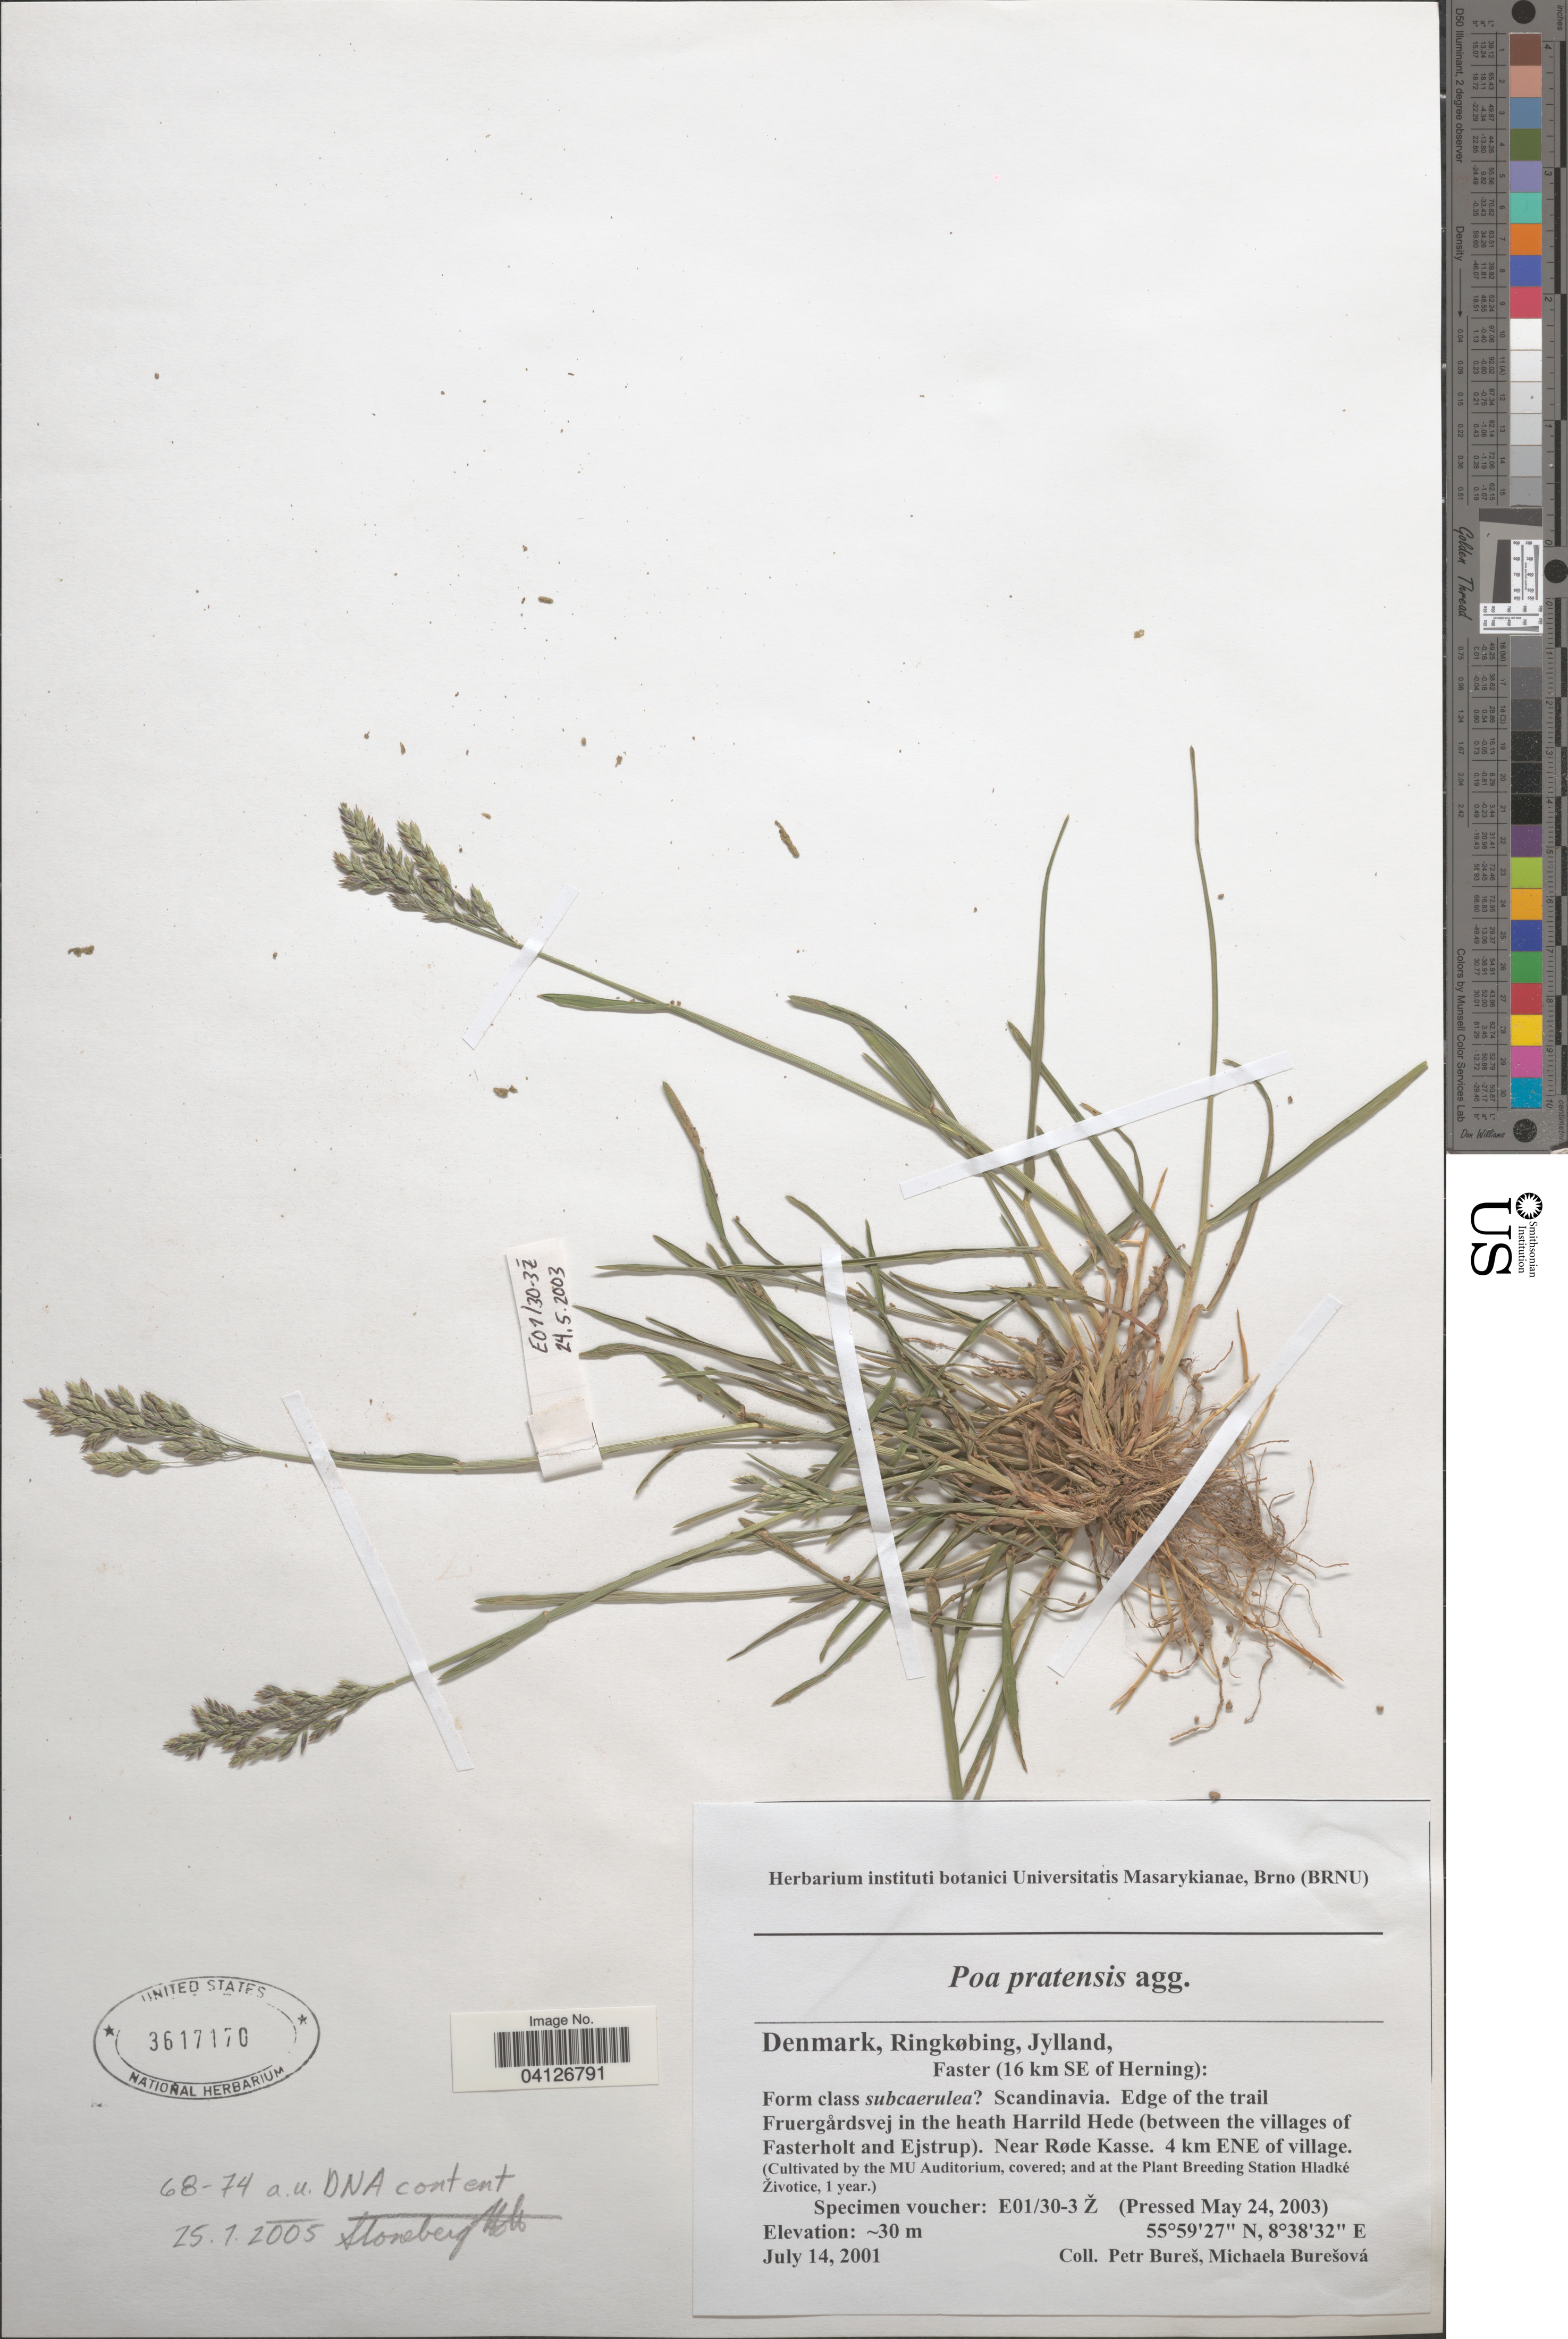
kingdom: Plantae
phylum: Tracheophyta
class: Liliopsida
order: Poales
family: Poaceae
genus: Poa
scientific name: Poa pratensis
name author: L.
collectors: Ex herb. instituti botanici Universitatis Masarykianae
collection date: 2003-05-24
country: Czechia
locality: (Cultivated by the MU Auditorium, covered; and at the Plant Breeding Station Hladké Životice, 1 year.).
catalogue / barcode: US 3617170